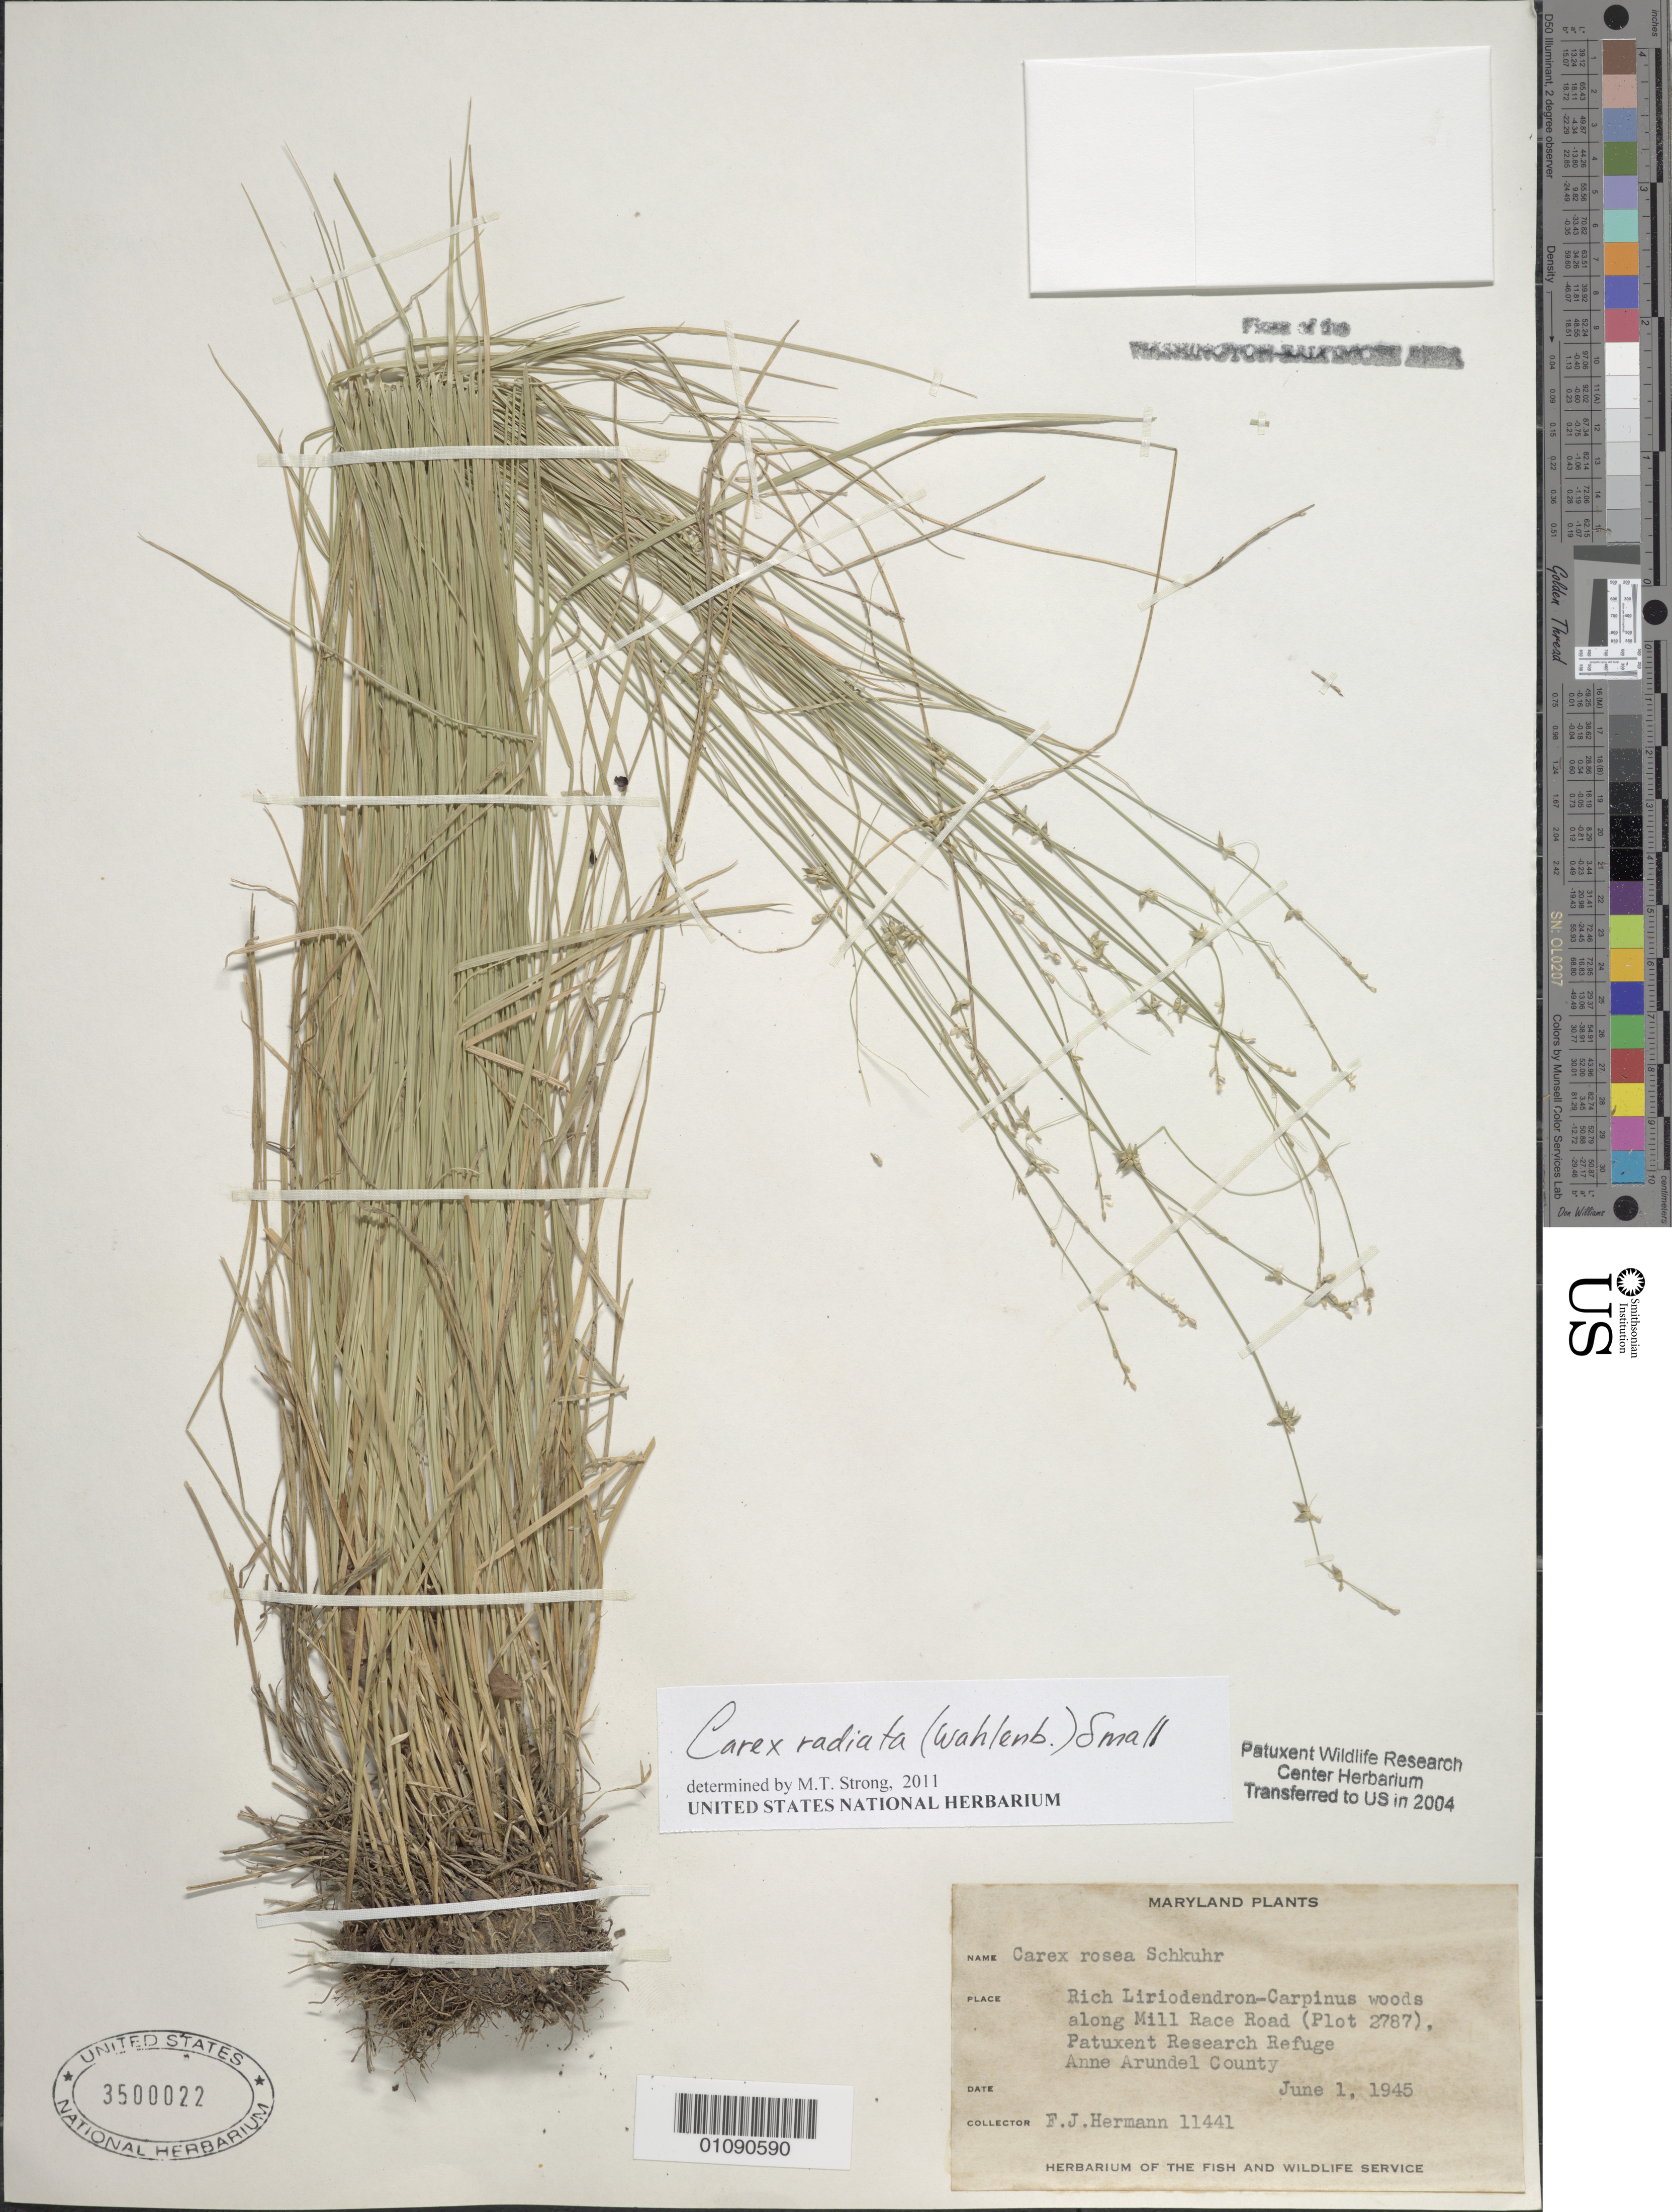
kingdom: Plantae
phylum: Tracheophyta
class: Liliopsida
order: Poales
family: Cyperaceae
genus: Carex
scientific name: Carex radiata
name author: (Wahlenb.) Small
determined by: Strong, M. T., (US), Smithsonian Institution - National Museum of Natural History (UNITED STATES)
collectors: F. J. Hermann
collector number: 11441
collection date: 1945-06-01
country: United States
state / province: Maryland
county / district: Anne Arundel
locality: Patuxent Wildlife Refuge, along Mill Race Rd. (Plot 2787).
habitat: Rich Liriodendron-Carpinus woods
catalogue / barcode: US 3500022